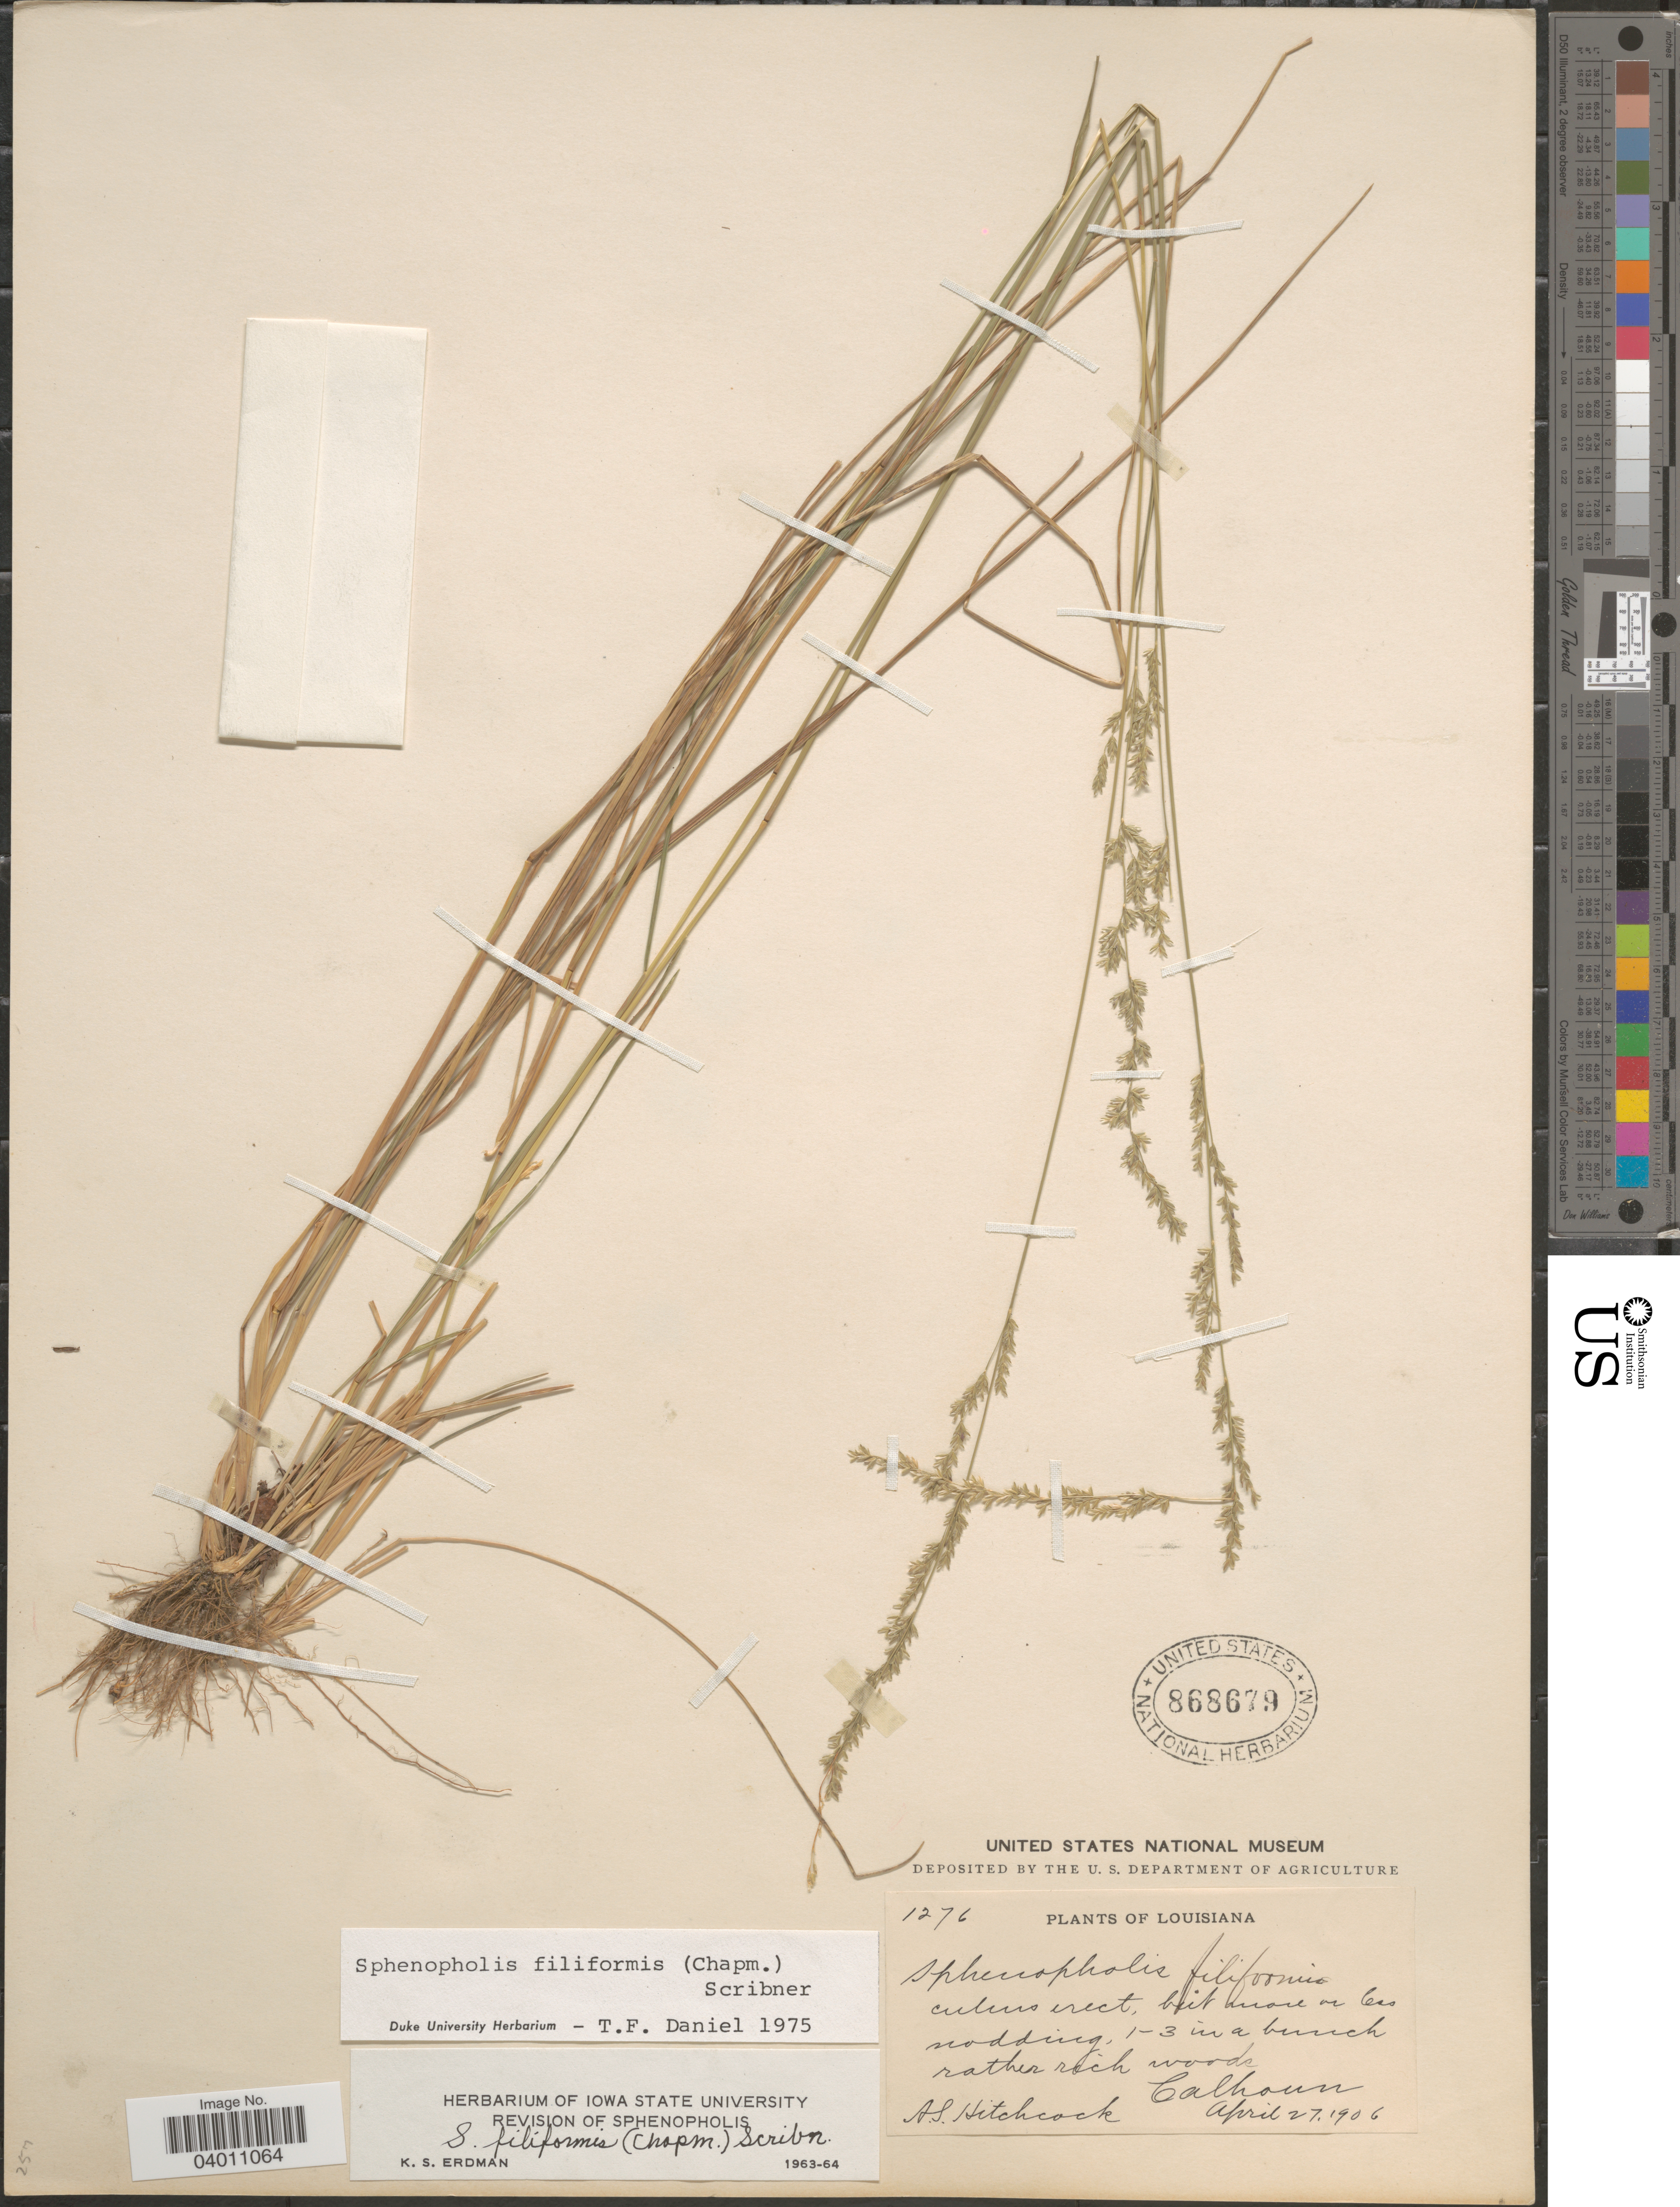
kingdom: Plantae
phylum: Tracheophyta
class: Liliopsida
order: Poales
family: Poaceae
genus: Sphenopholis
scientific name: Sphenopholis filiformis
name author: (Chapm.) Scribn.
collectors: A. S. Hitchcock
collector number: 1276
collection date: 1906-04-27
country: United States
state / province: Louisiana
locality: Calhoun.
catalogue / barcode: US 868679